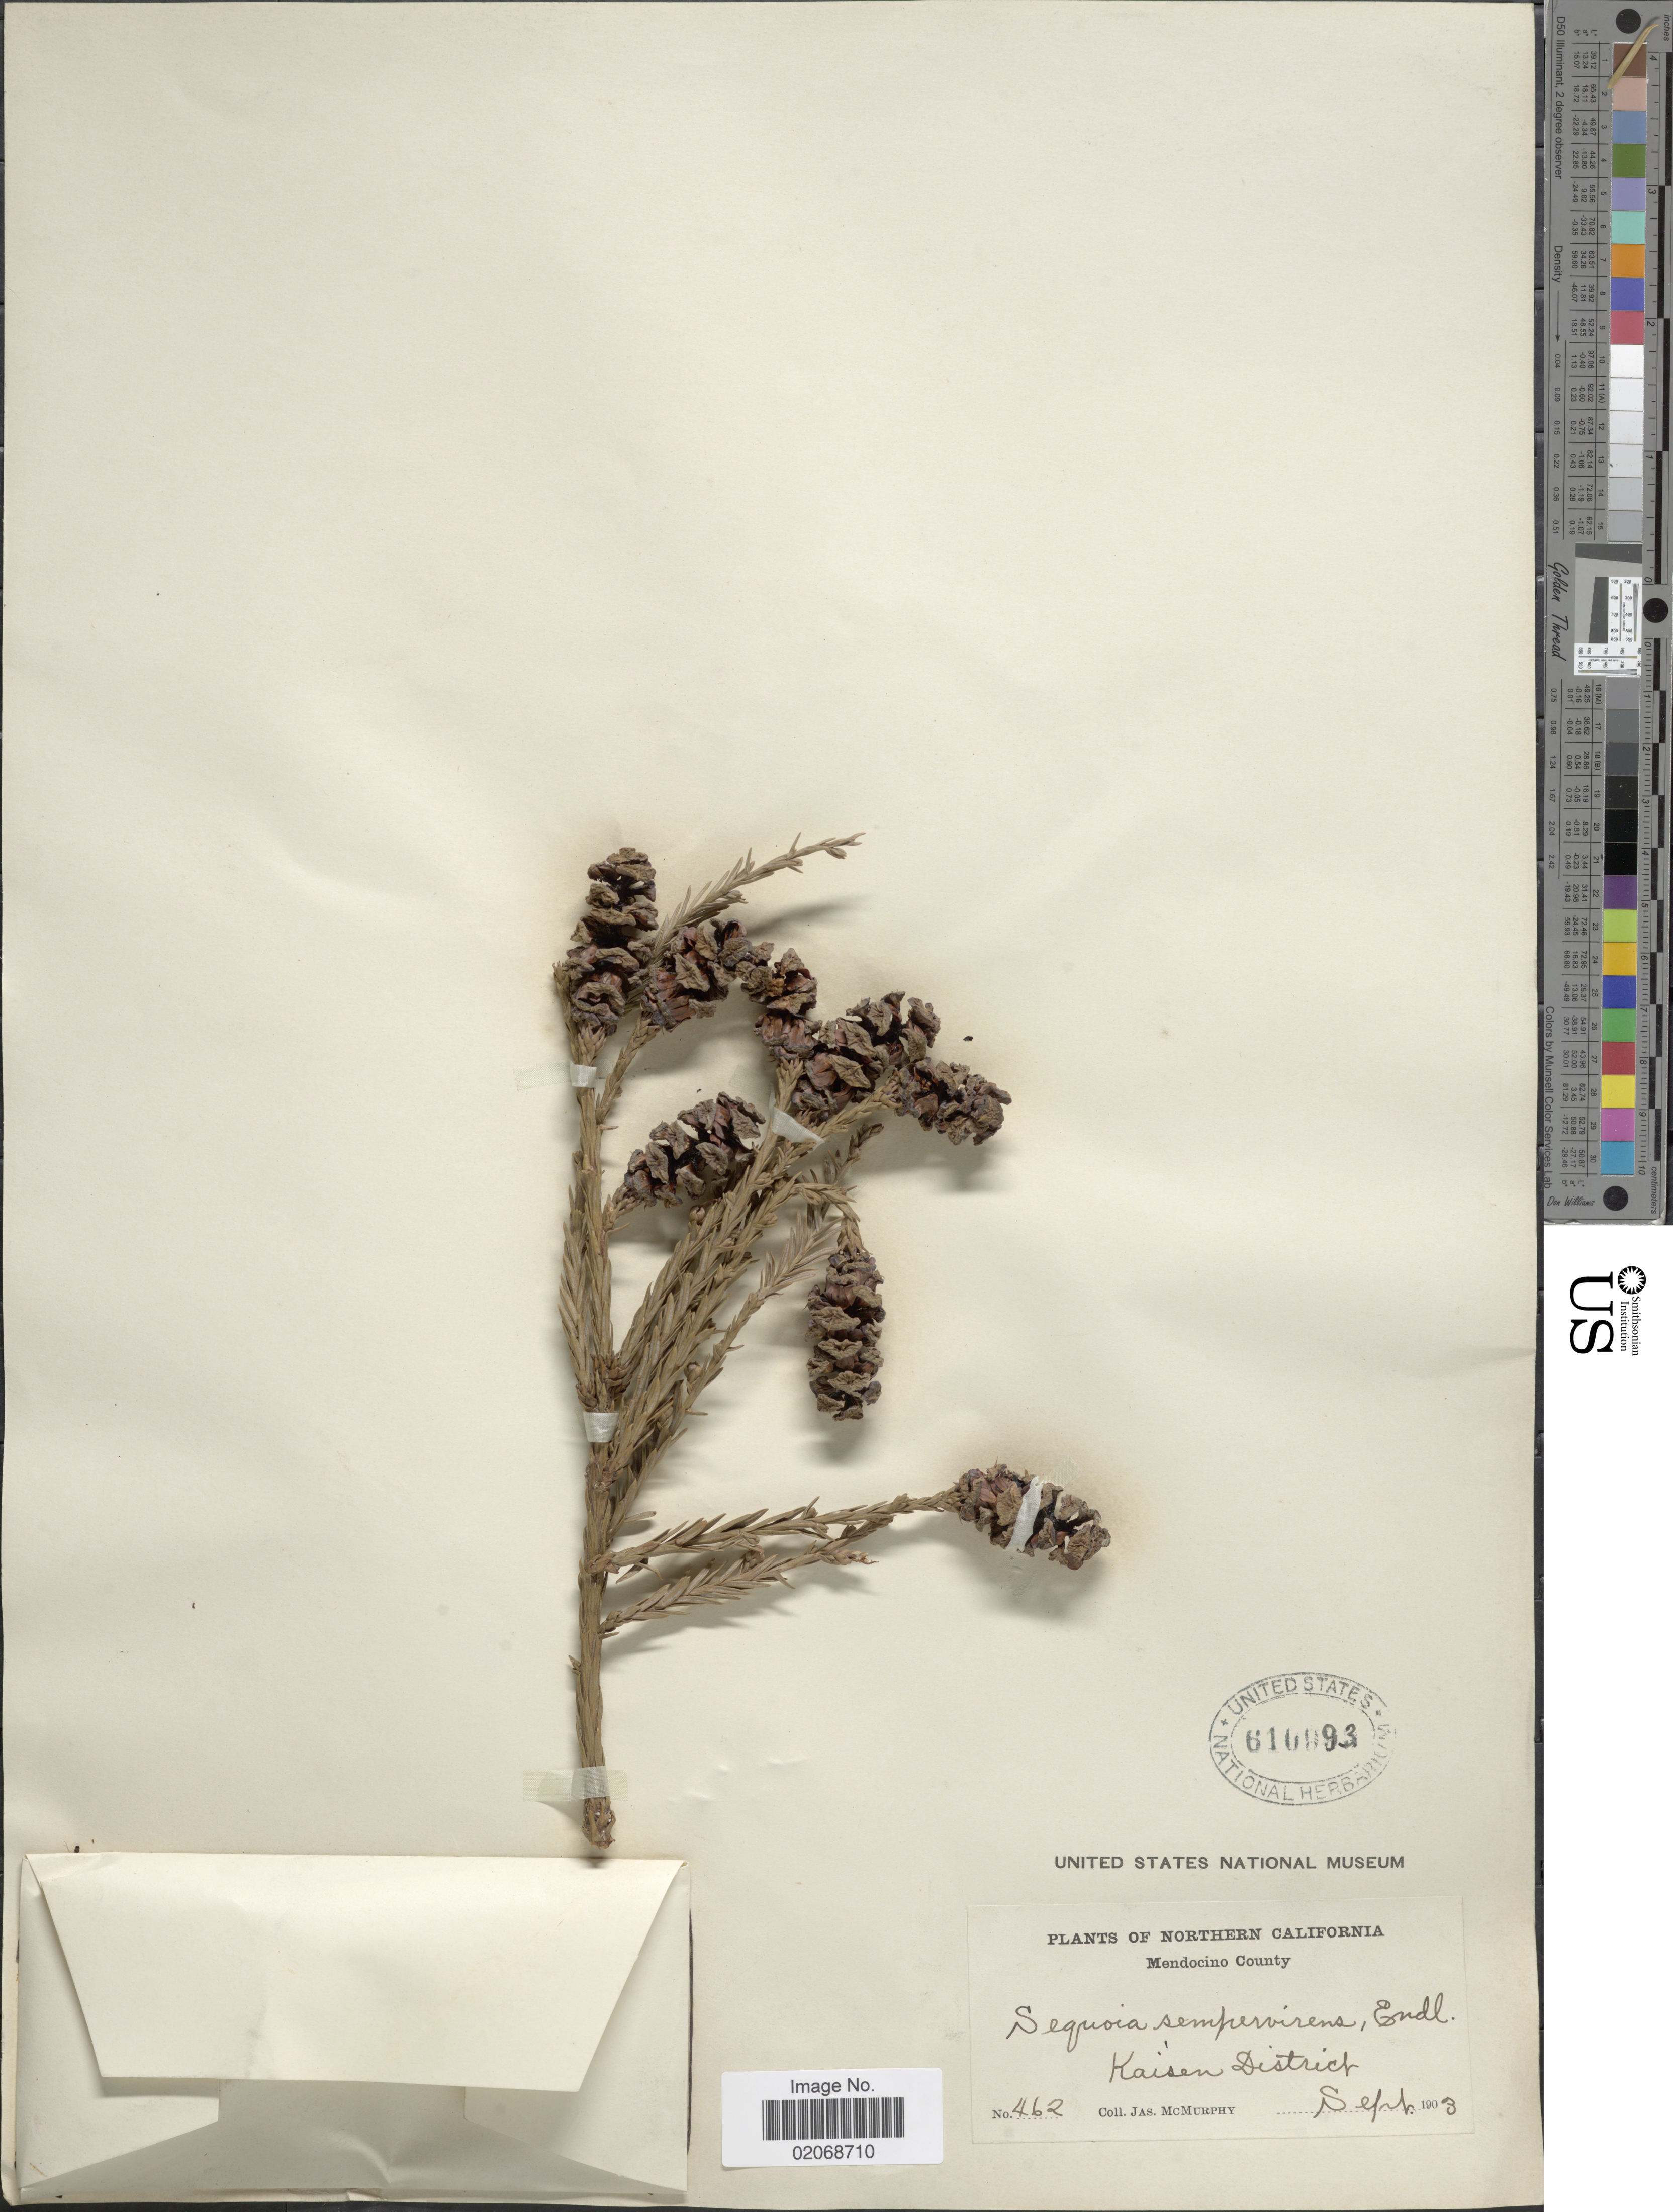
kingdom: Plantae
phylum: Tracheophyta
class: Pinopsida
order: Pinales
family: Cupressaceae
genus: Sequoia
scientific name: Sequoia sempervirens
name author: (D. Don) Endl.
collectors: J. McMurphy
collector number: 462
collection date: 1903-09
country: United States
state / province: California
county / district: Mendocino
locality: Northern California, Mendocino County, Kaisen District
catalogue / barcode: US 610893